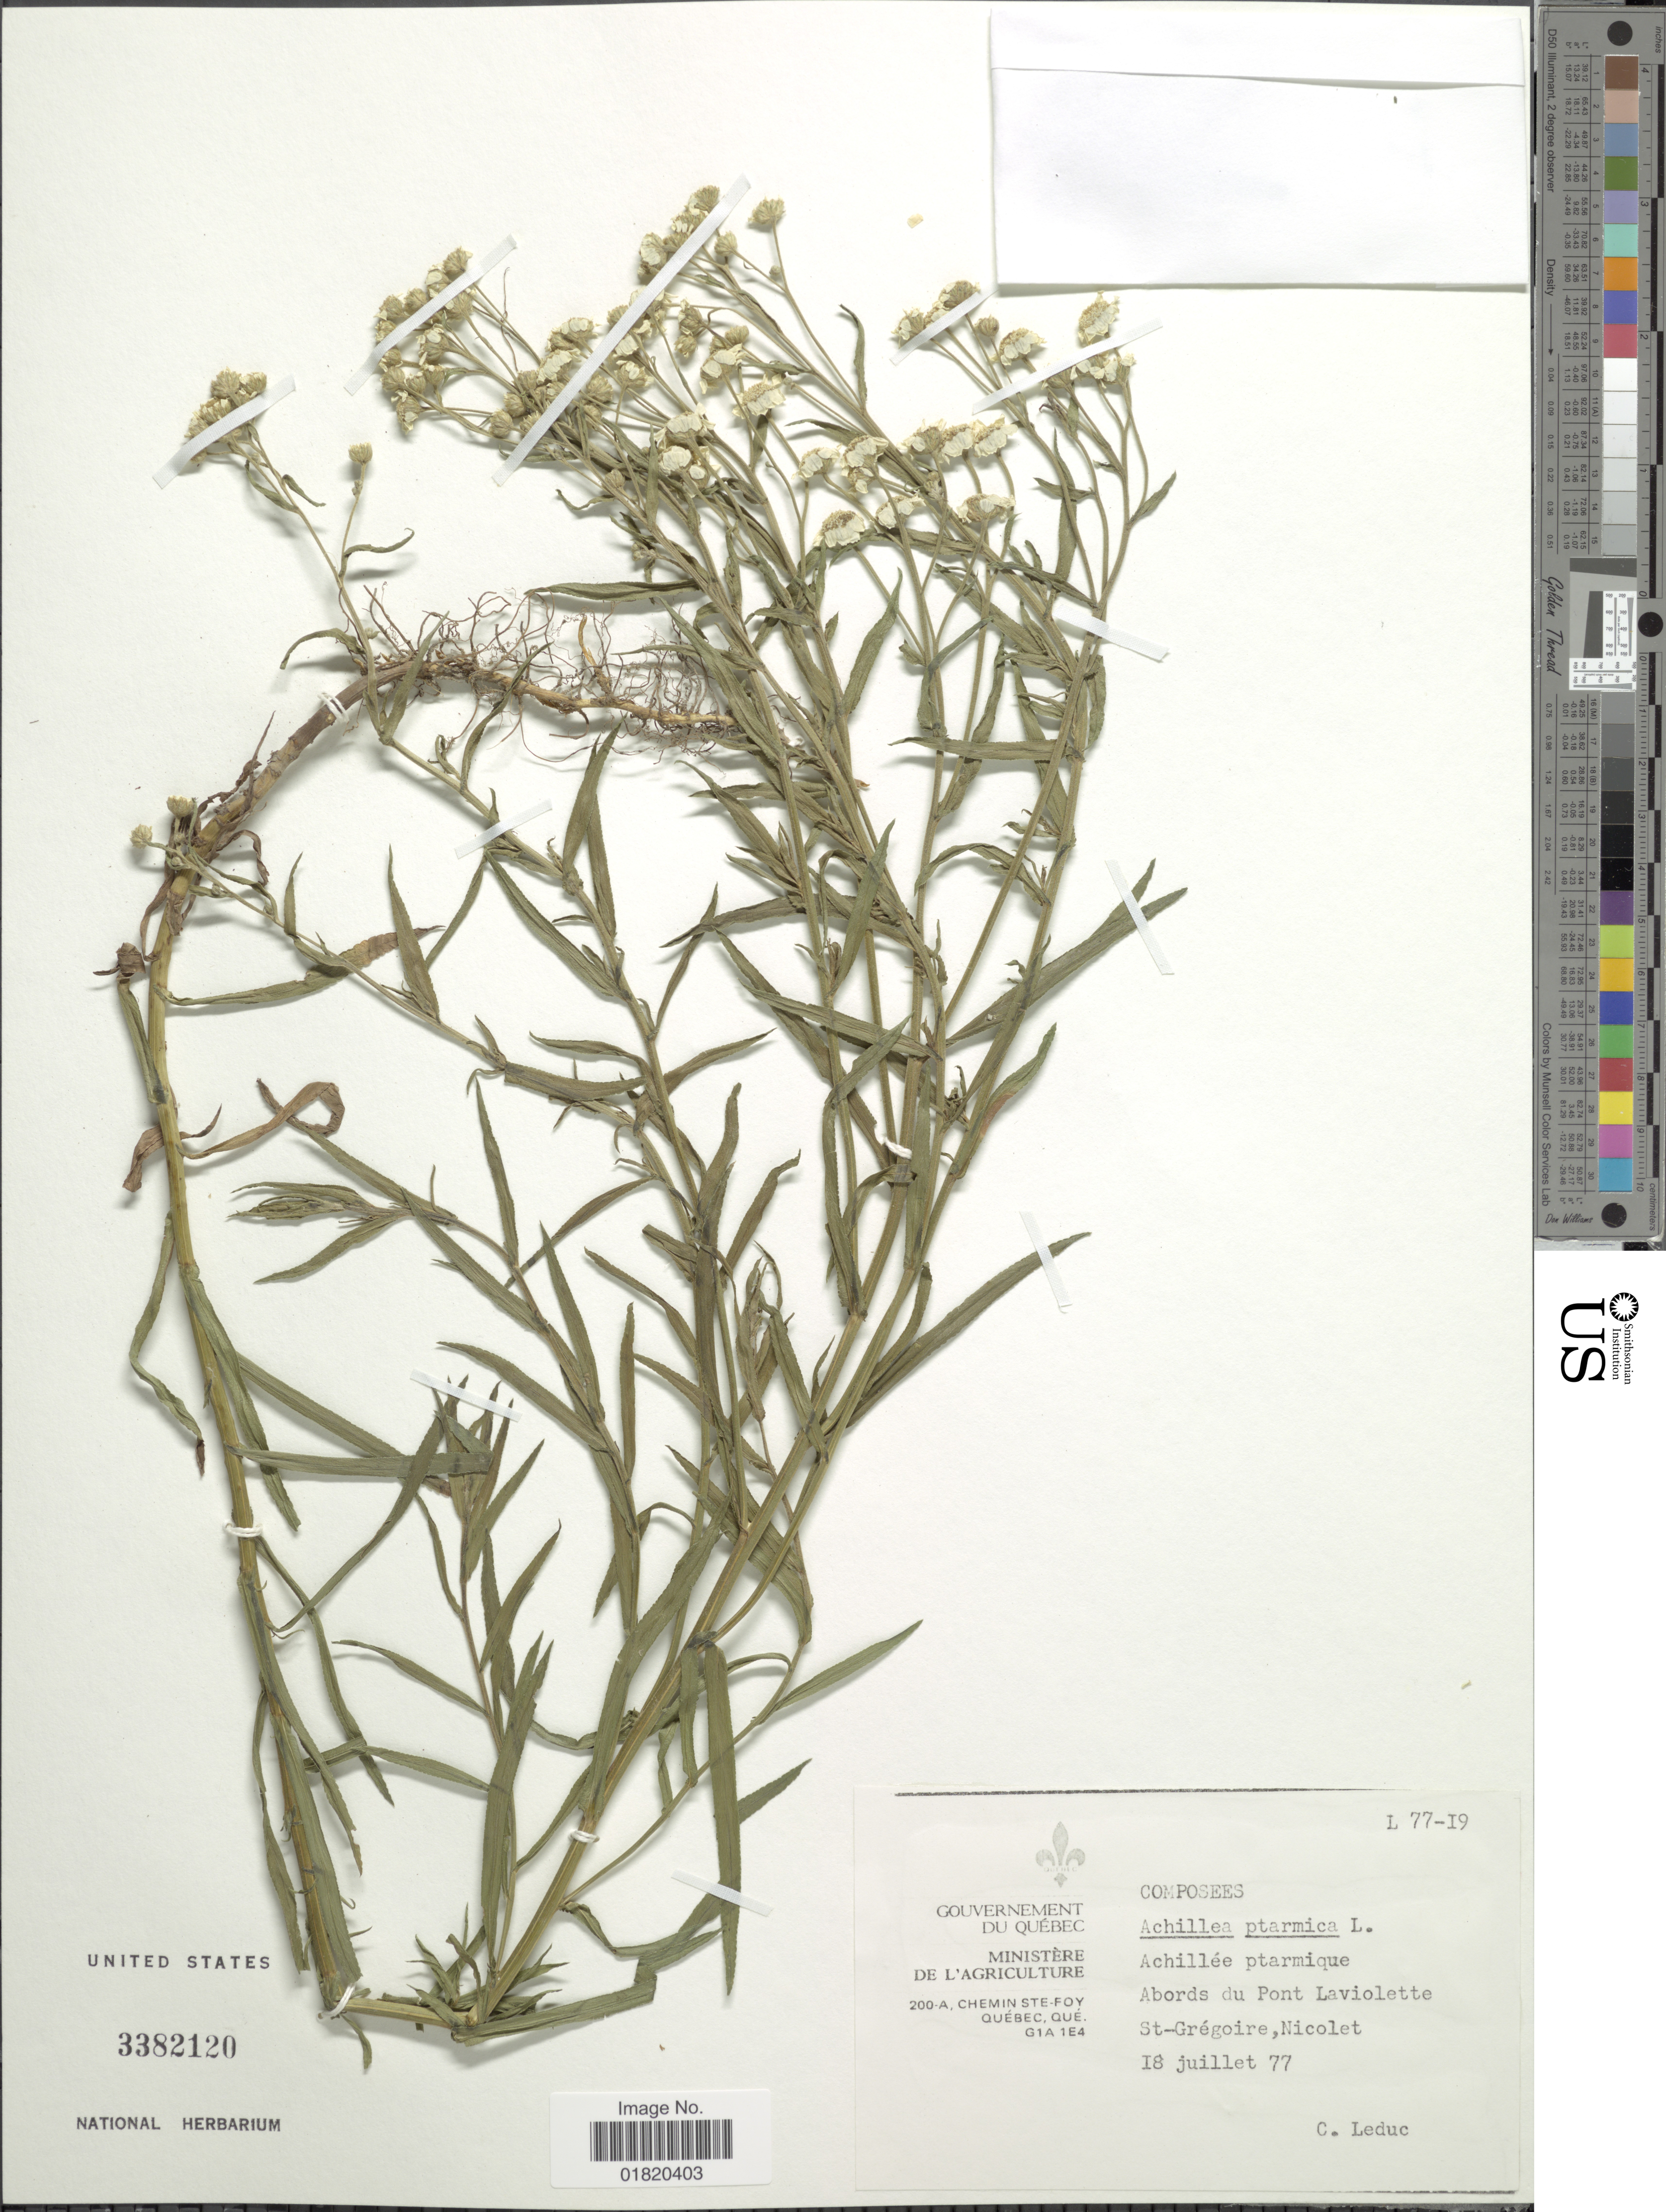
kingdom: Plantae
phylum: Tracheophyta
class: Magnoliopsida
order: Asterales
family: Asteraceae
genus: Achillea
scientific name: Achillea ptarmica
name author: L.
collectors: C. Leduc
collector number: L 77-19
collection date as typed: Transcribed d/m/y: 18/7/77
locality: Abords du Pont Laviolette. St-Grégoire, Nicolet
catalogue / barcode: US 3382120